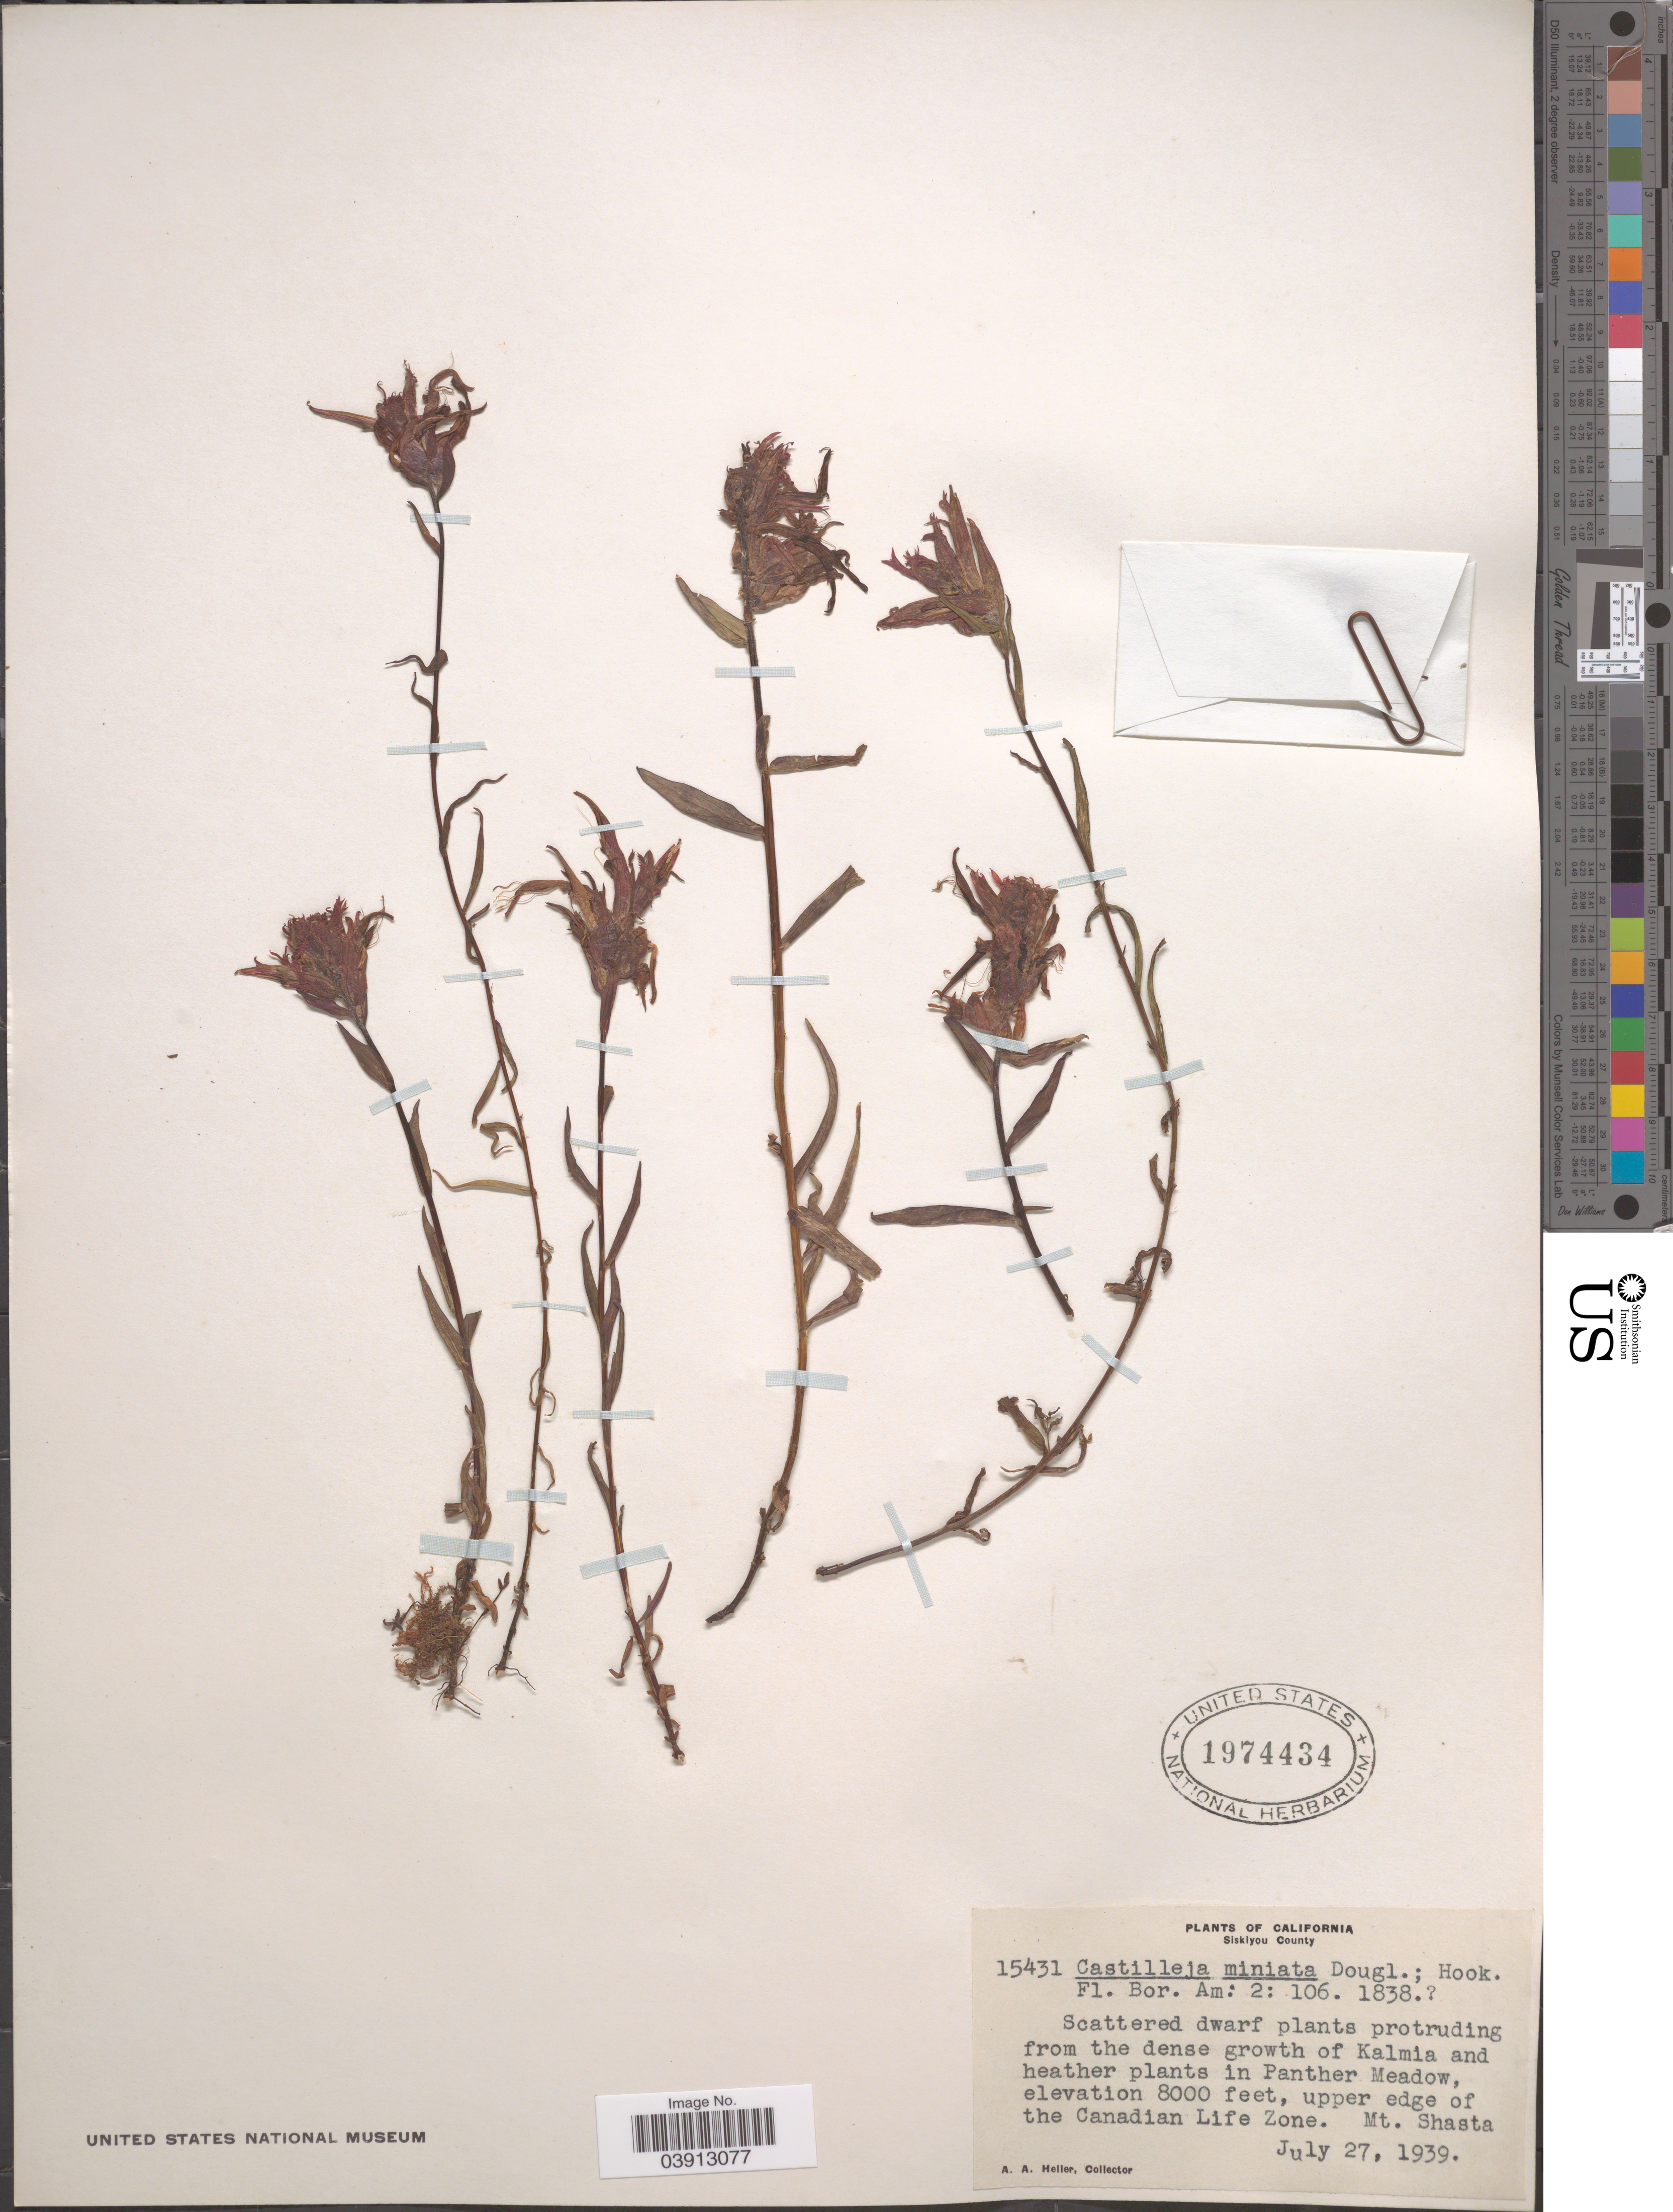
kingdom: Plantae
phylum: Tracheophyta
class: Magnoliopsida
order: Lamiales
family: Orobanchaceae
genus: Castilleja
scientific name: Castilleja miniata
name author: Douglas ex Hook.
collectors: A. A. Heller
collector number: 15431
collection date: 1939-07-27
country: United States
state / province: California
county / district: Siskiyou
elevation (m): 2438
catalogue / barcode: US 1974434